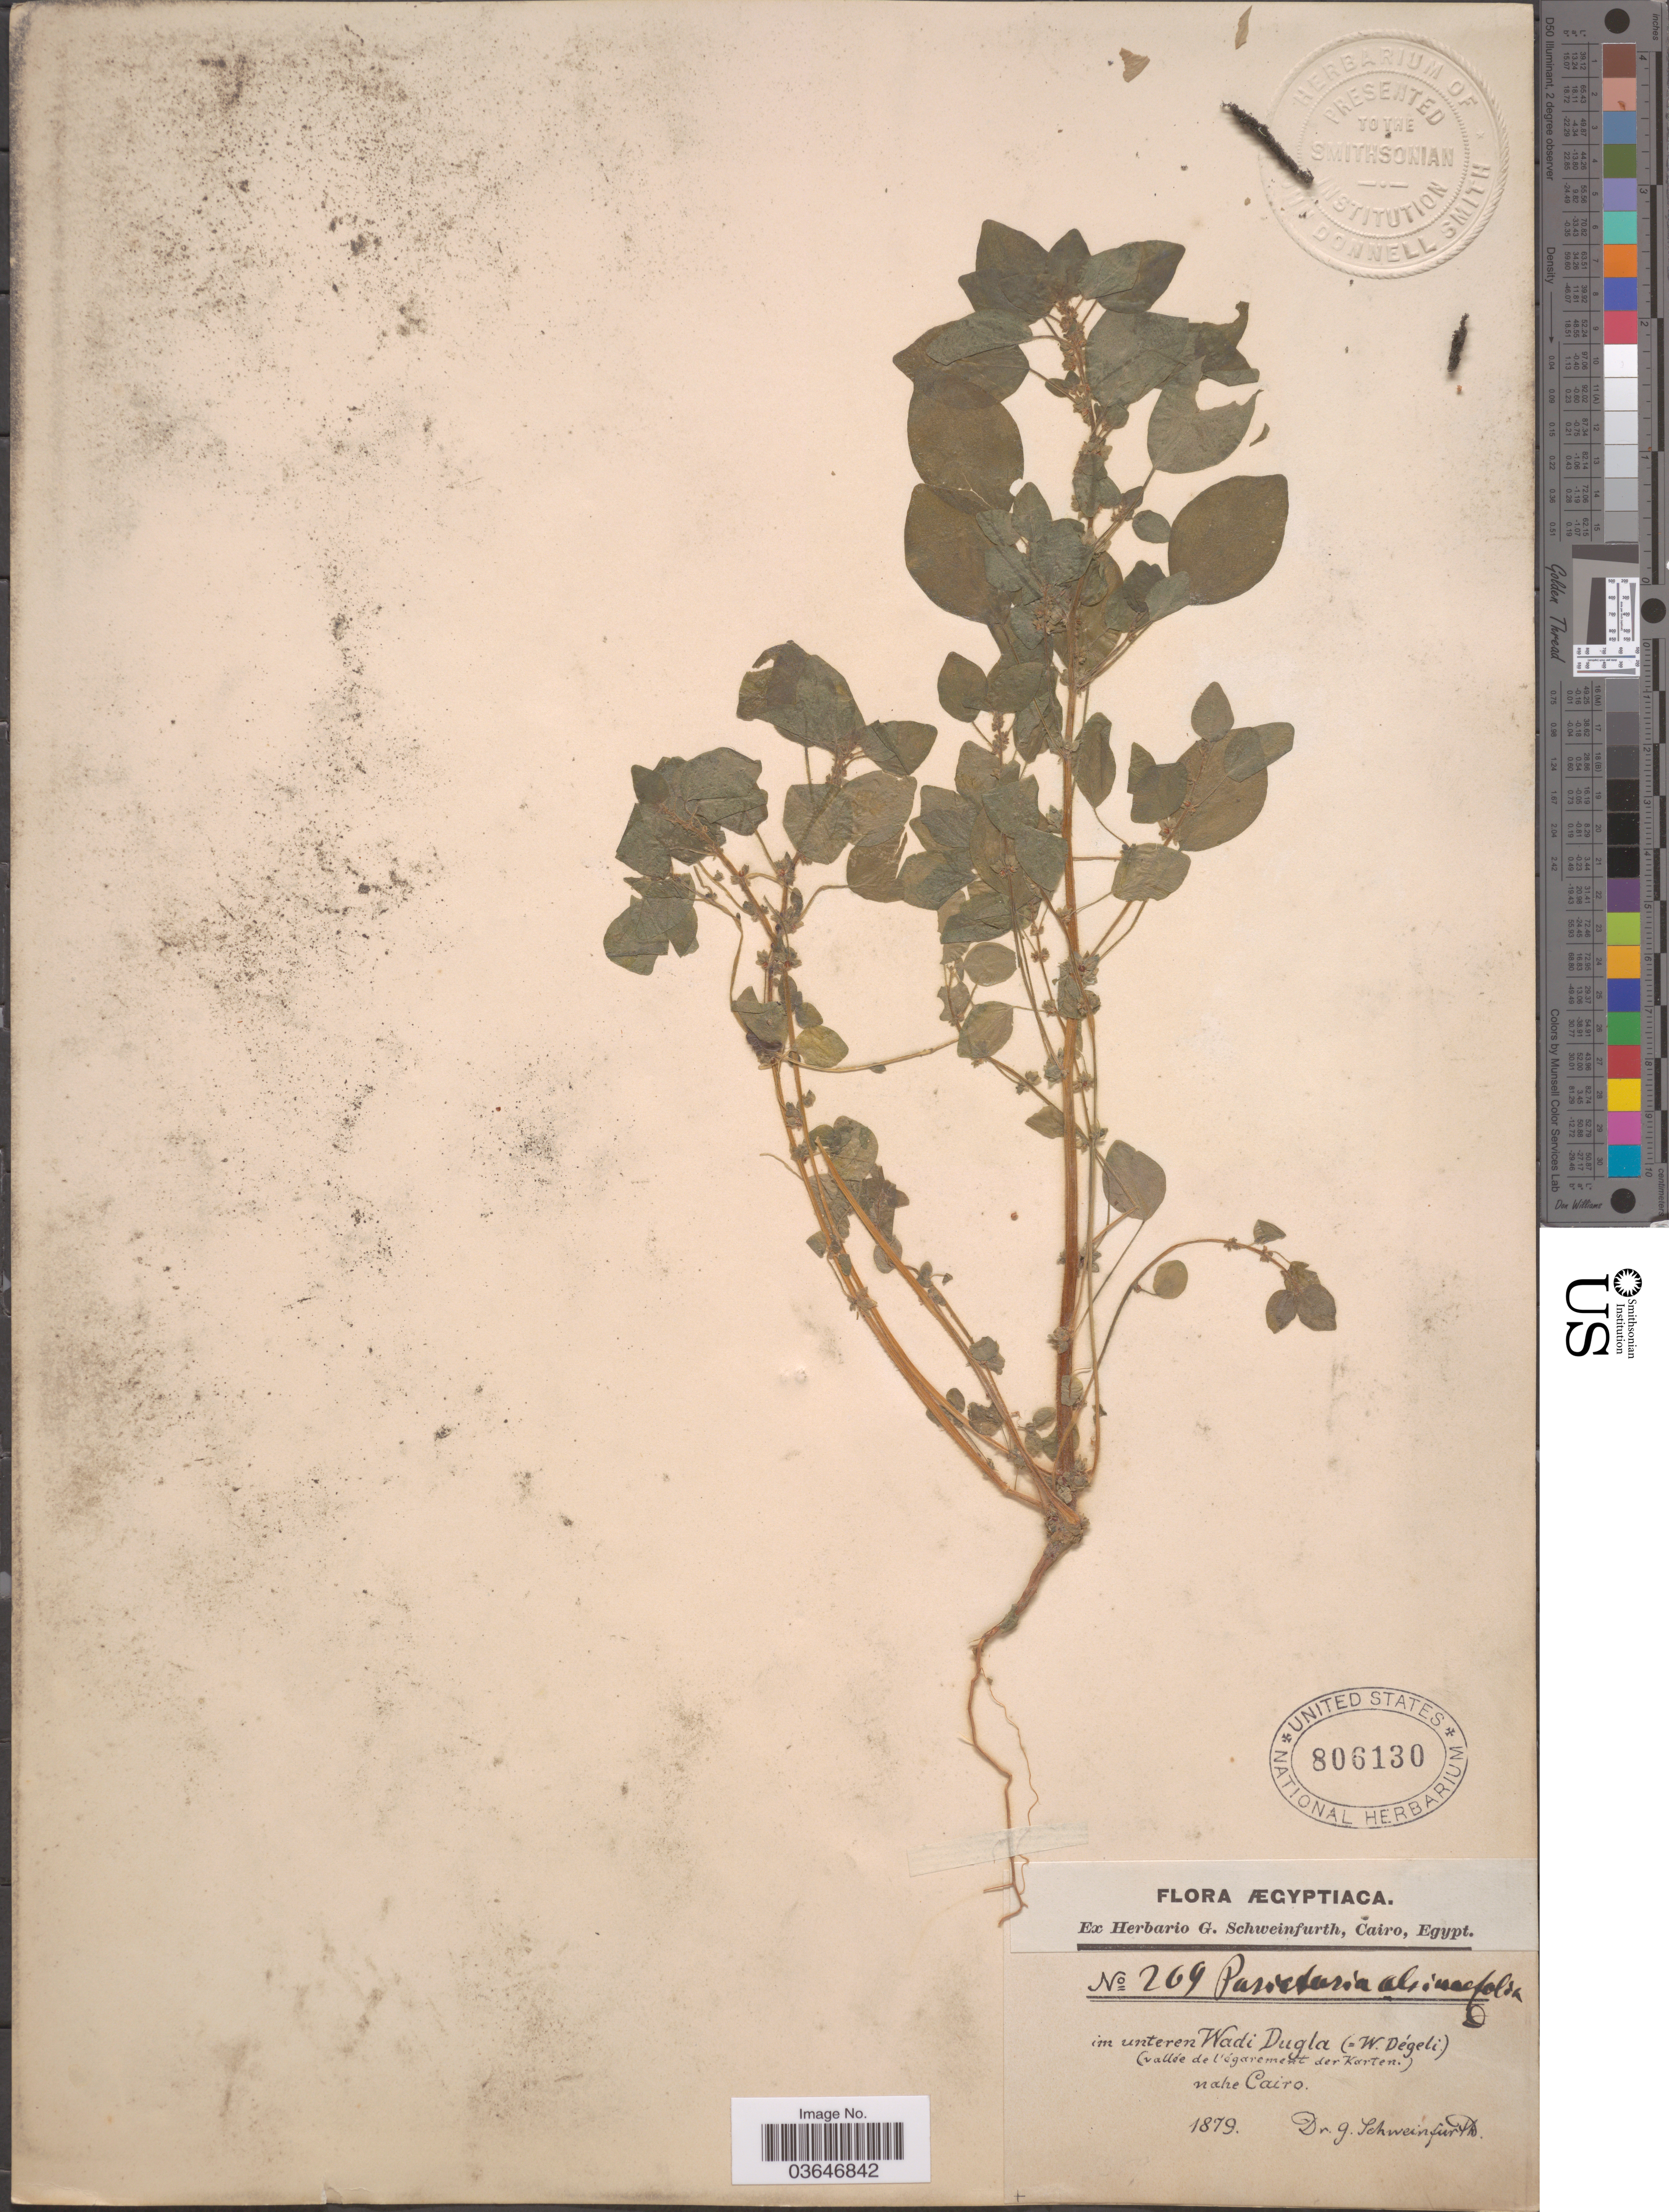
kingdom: Plantae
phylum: Tracheophyta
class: Magnoliopsida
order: Rosales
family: Urticaceae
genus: Parietaria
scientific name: Parietaria alsinifolia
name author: Delile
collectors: G. A. Schweinfurth (herbarium)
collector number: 269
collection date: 1879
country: Egypt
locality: Im unteren Wadi Dugla (=W. Dégeli) (vallée de l'egarement der Karten) nahe Cairo.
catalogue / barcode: US 806130